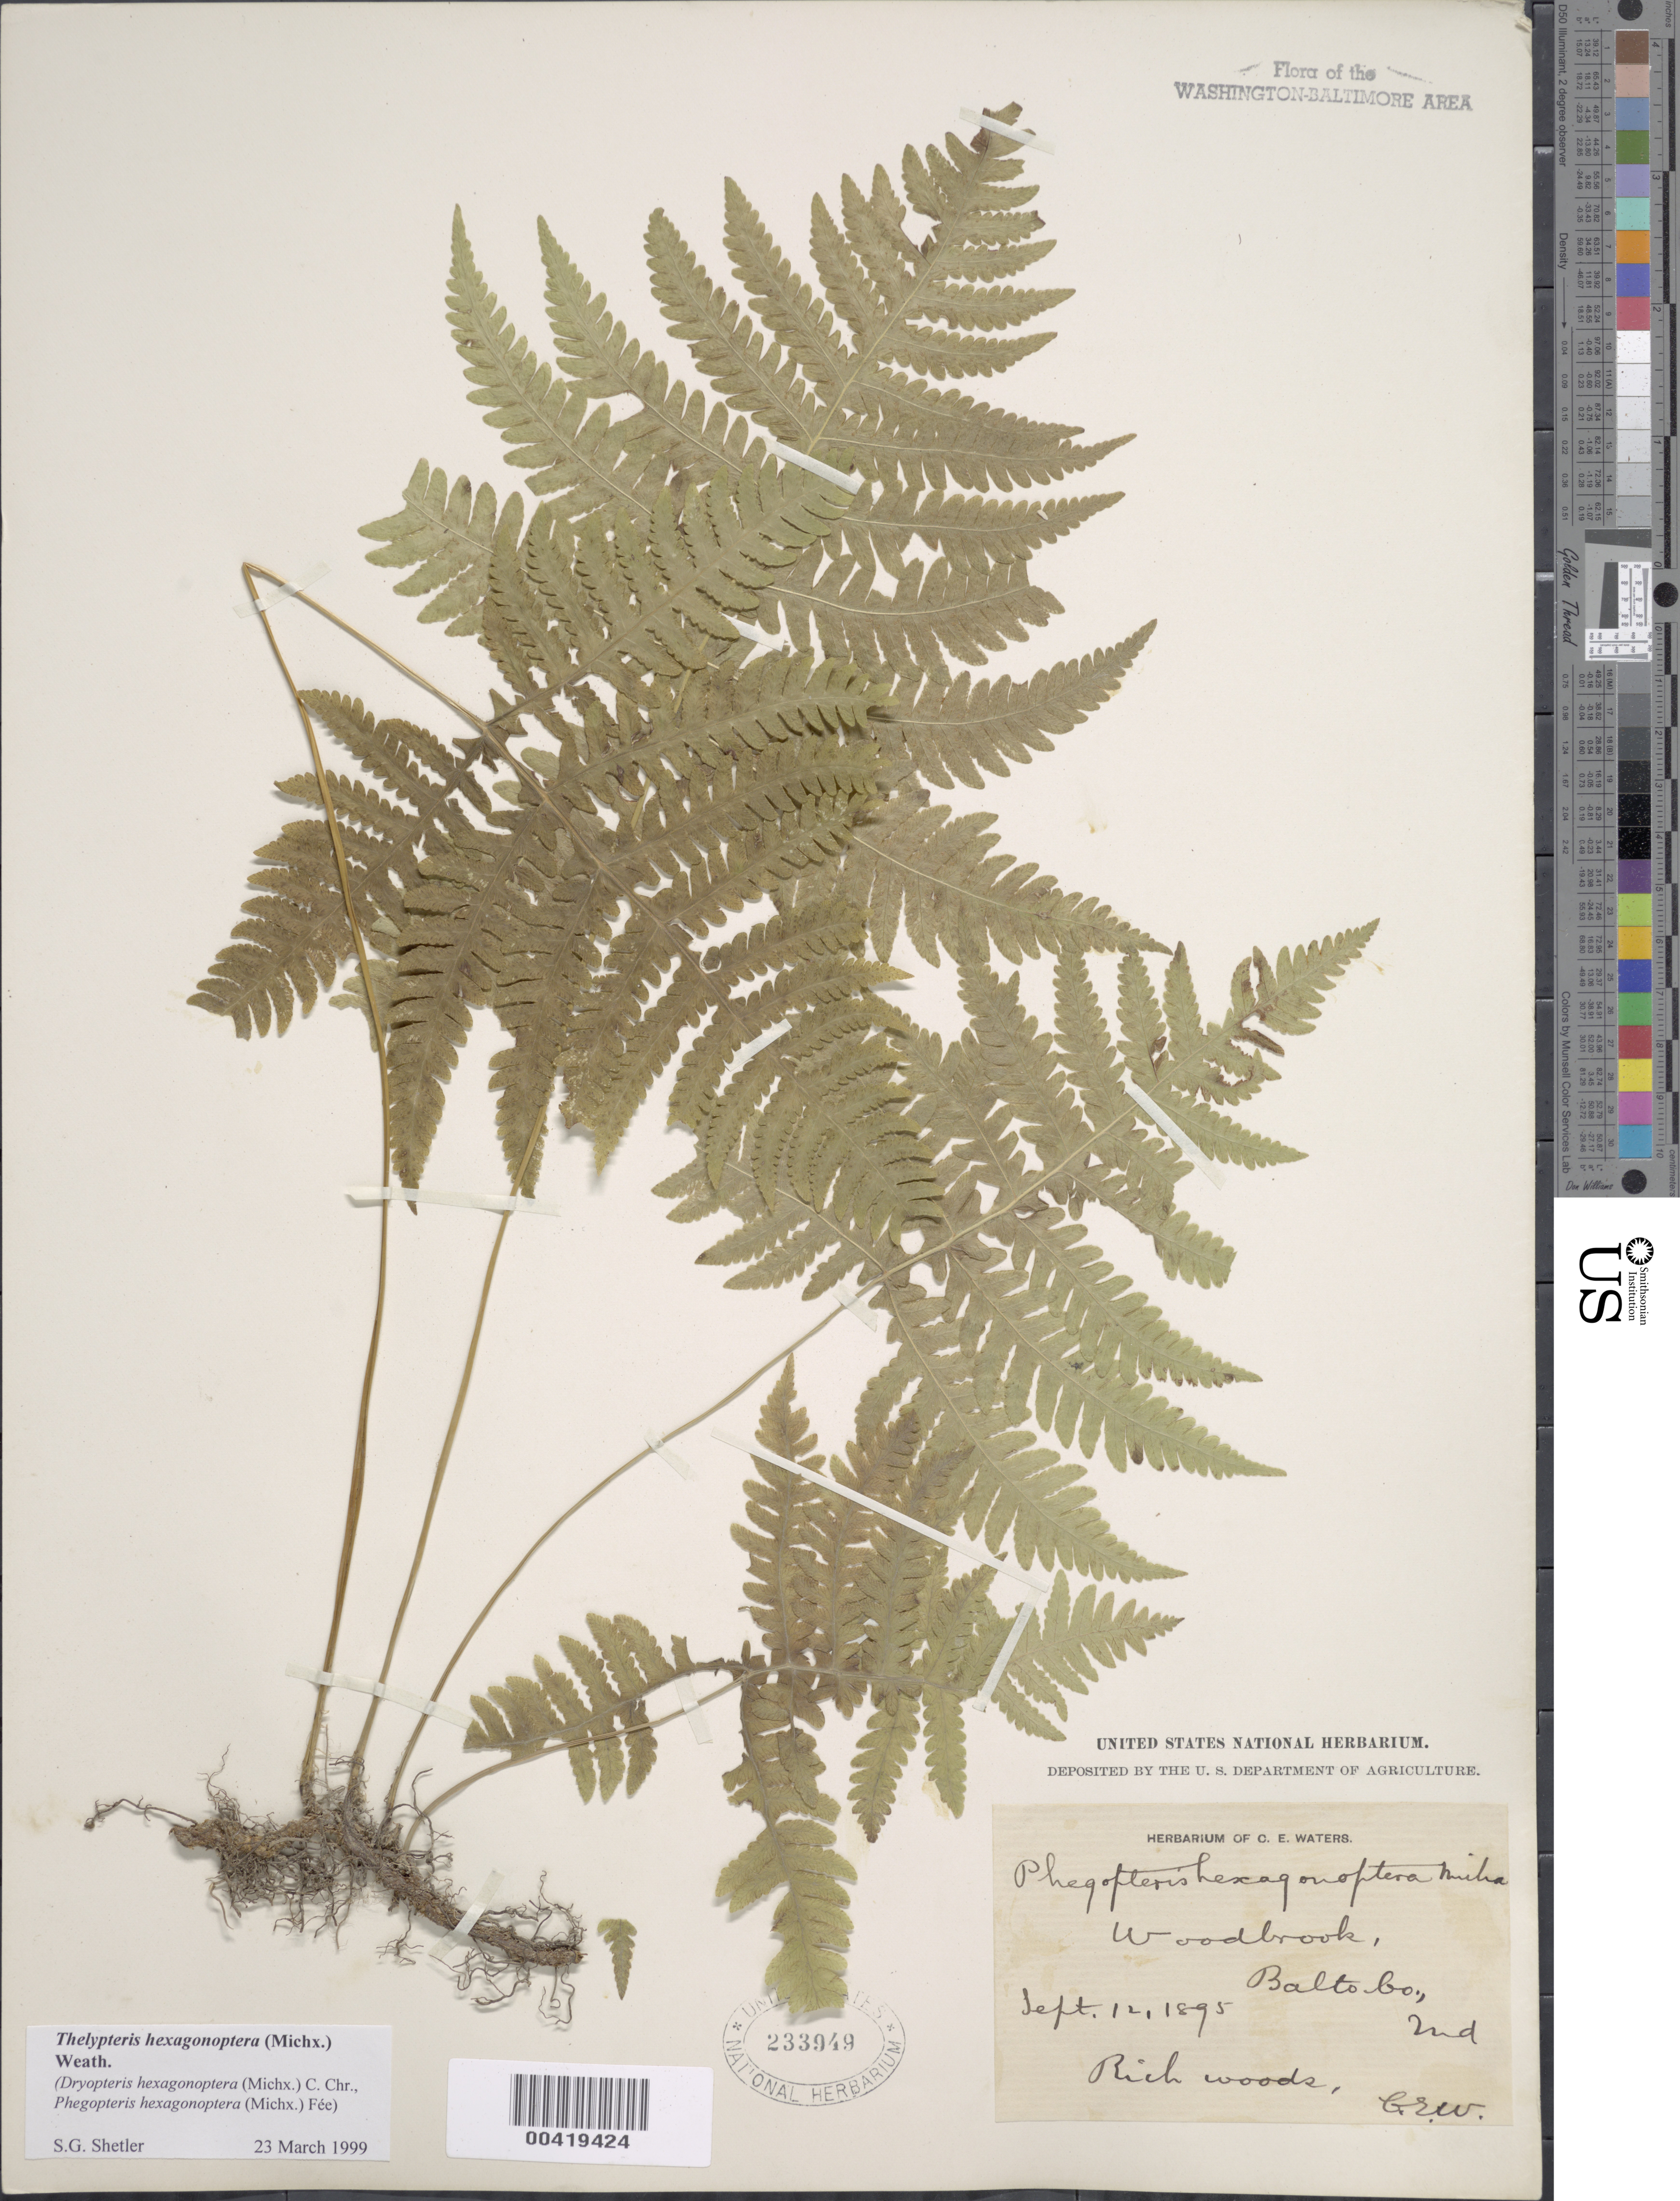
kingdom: Plantae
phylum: Tracheophyta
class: Polypodiopsida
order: Polypodiales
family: Thelypteridaceae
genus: Phegopteris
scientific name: Phegopteris hexagonoptera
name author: (Michx.) Fée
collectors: C. Water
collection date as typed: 12 Sep 1895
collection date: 1895-09-12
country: United States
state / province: Maryland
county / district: Baltimore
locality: Woodbrook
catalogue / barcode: US 233949